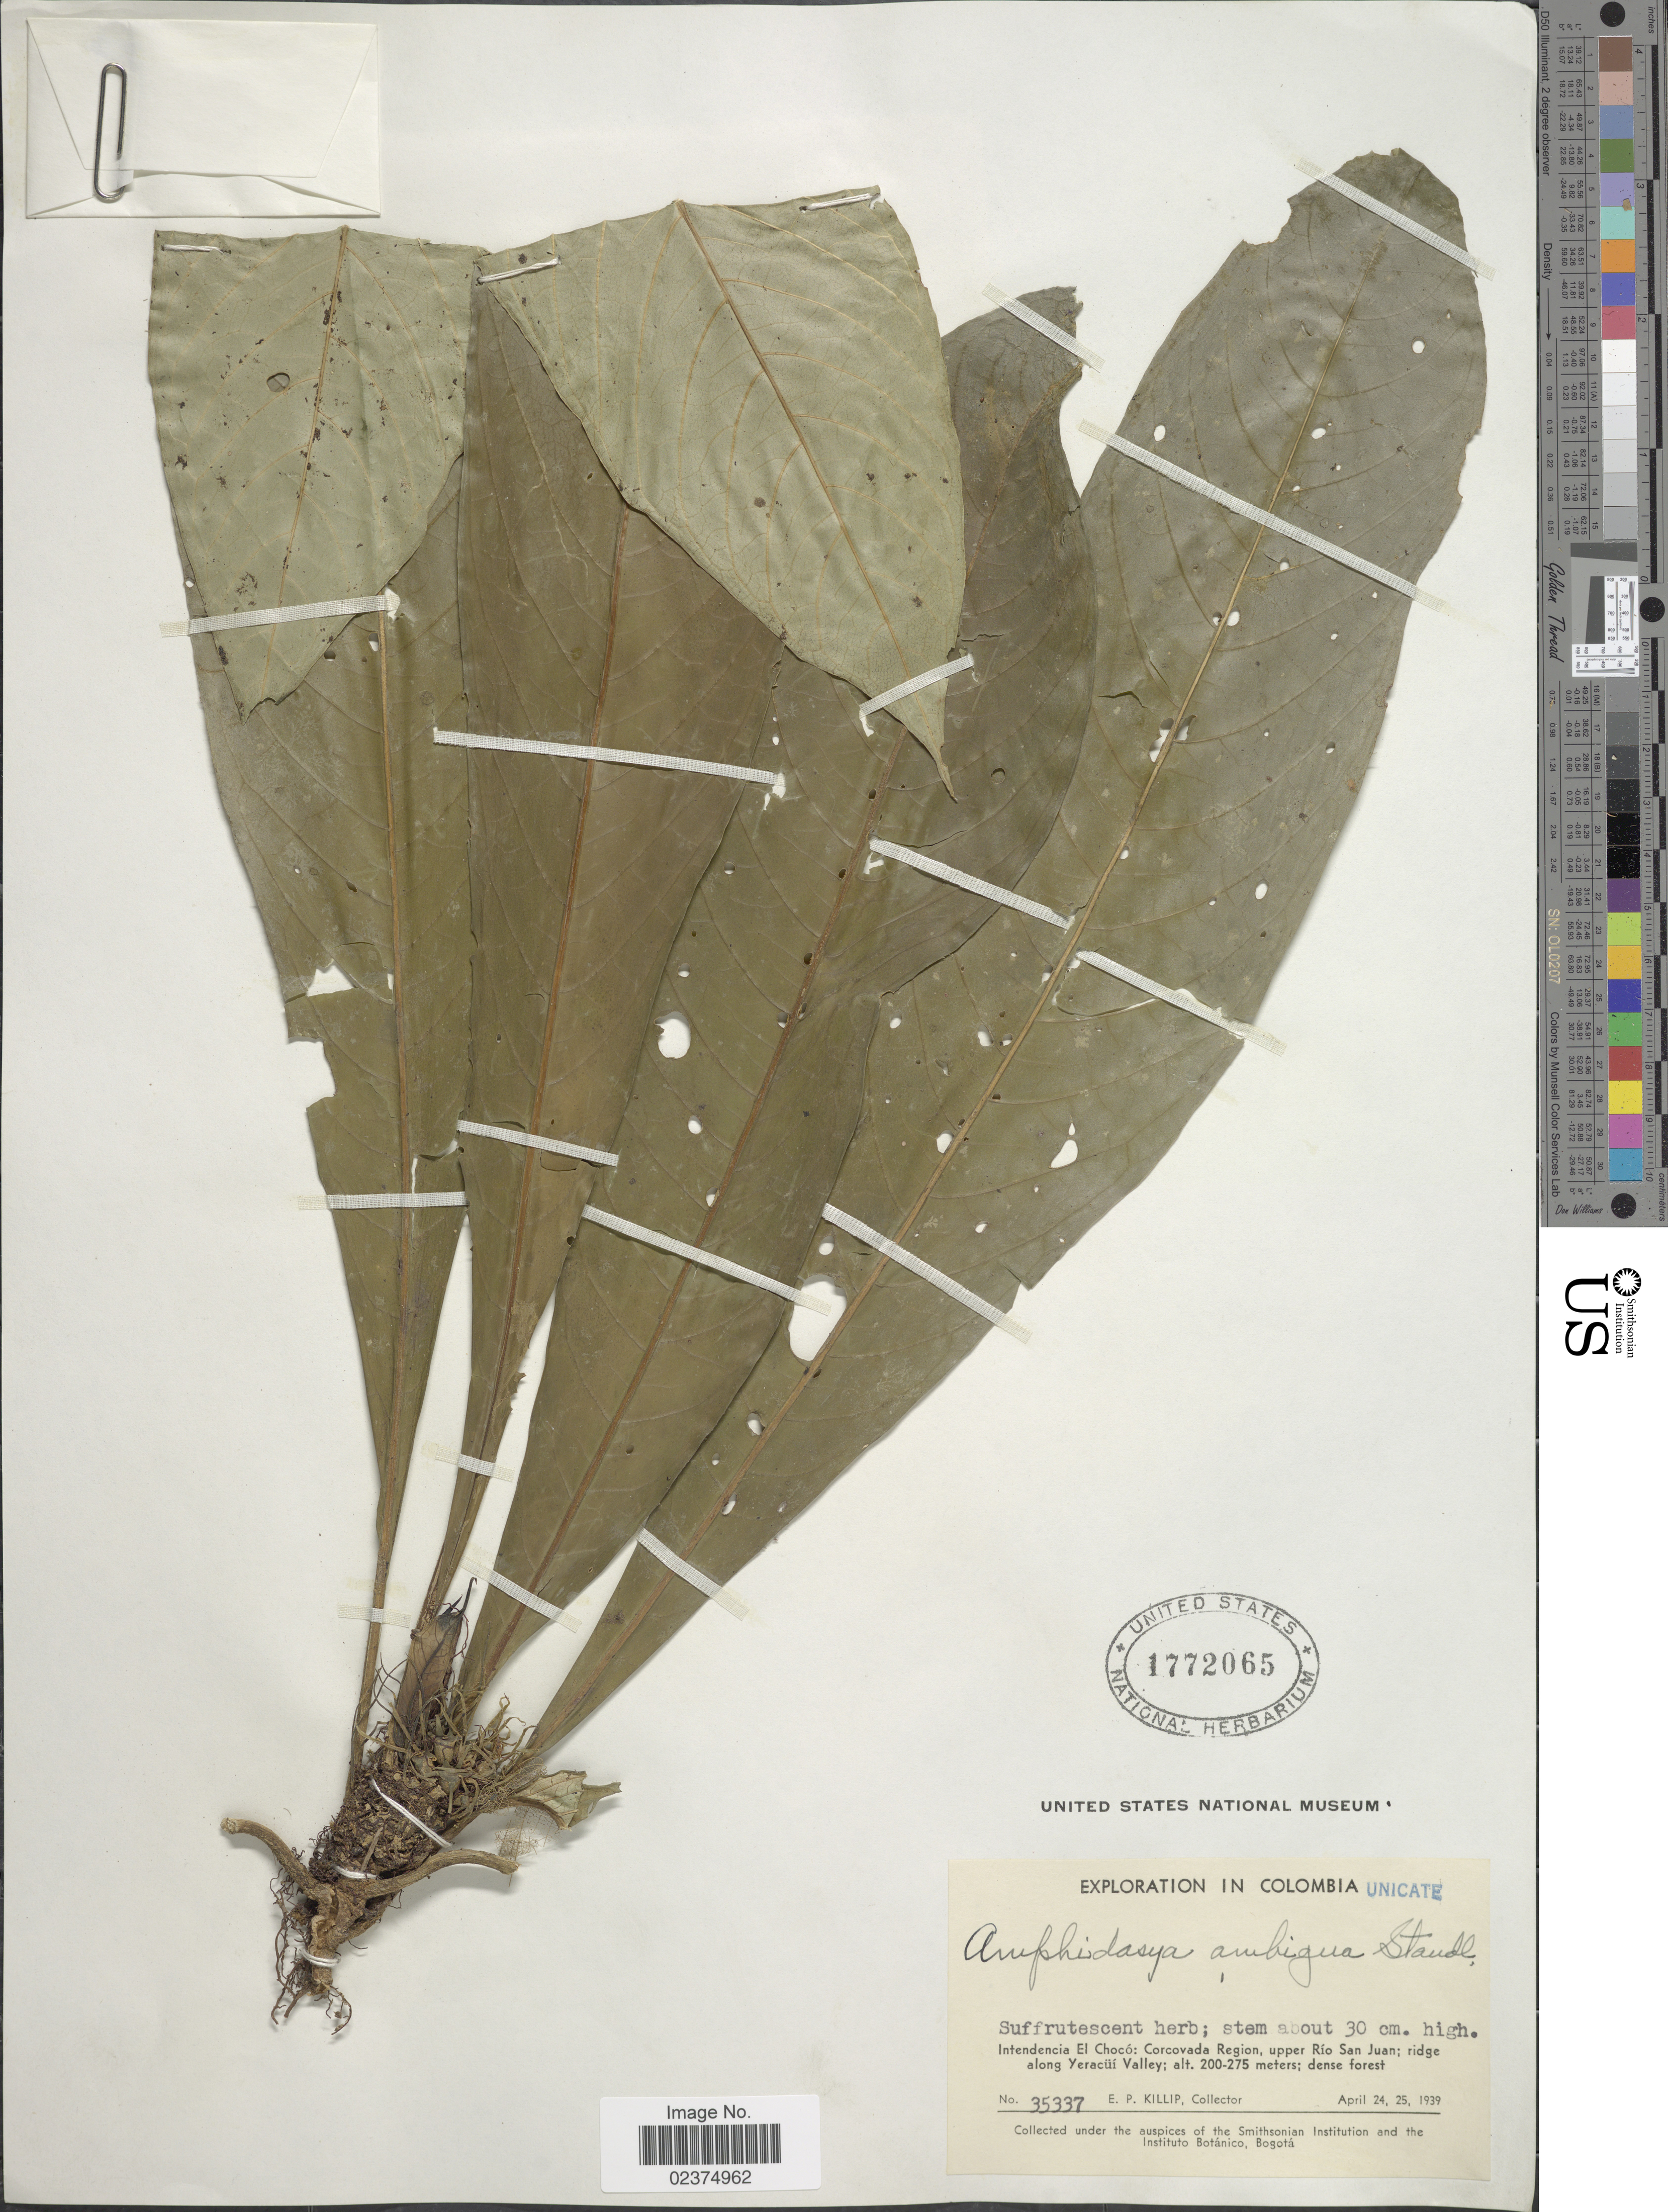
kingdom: Plantae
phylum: Tracheophyta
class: Magnoliopsida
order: Gentianales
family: Rubiaceae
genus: Amphidasya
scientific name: Amphidasya ambigua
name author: Standl.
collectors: E. P. Killip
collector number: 35337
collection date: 1939-04-24/1939-04-25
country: Colombia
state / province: Chocó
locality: Intendencia El Choco: Corcovada Region, upper Rio San Juan; ridge along Yeracui Valley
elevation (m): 200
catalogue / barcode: US 1772065